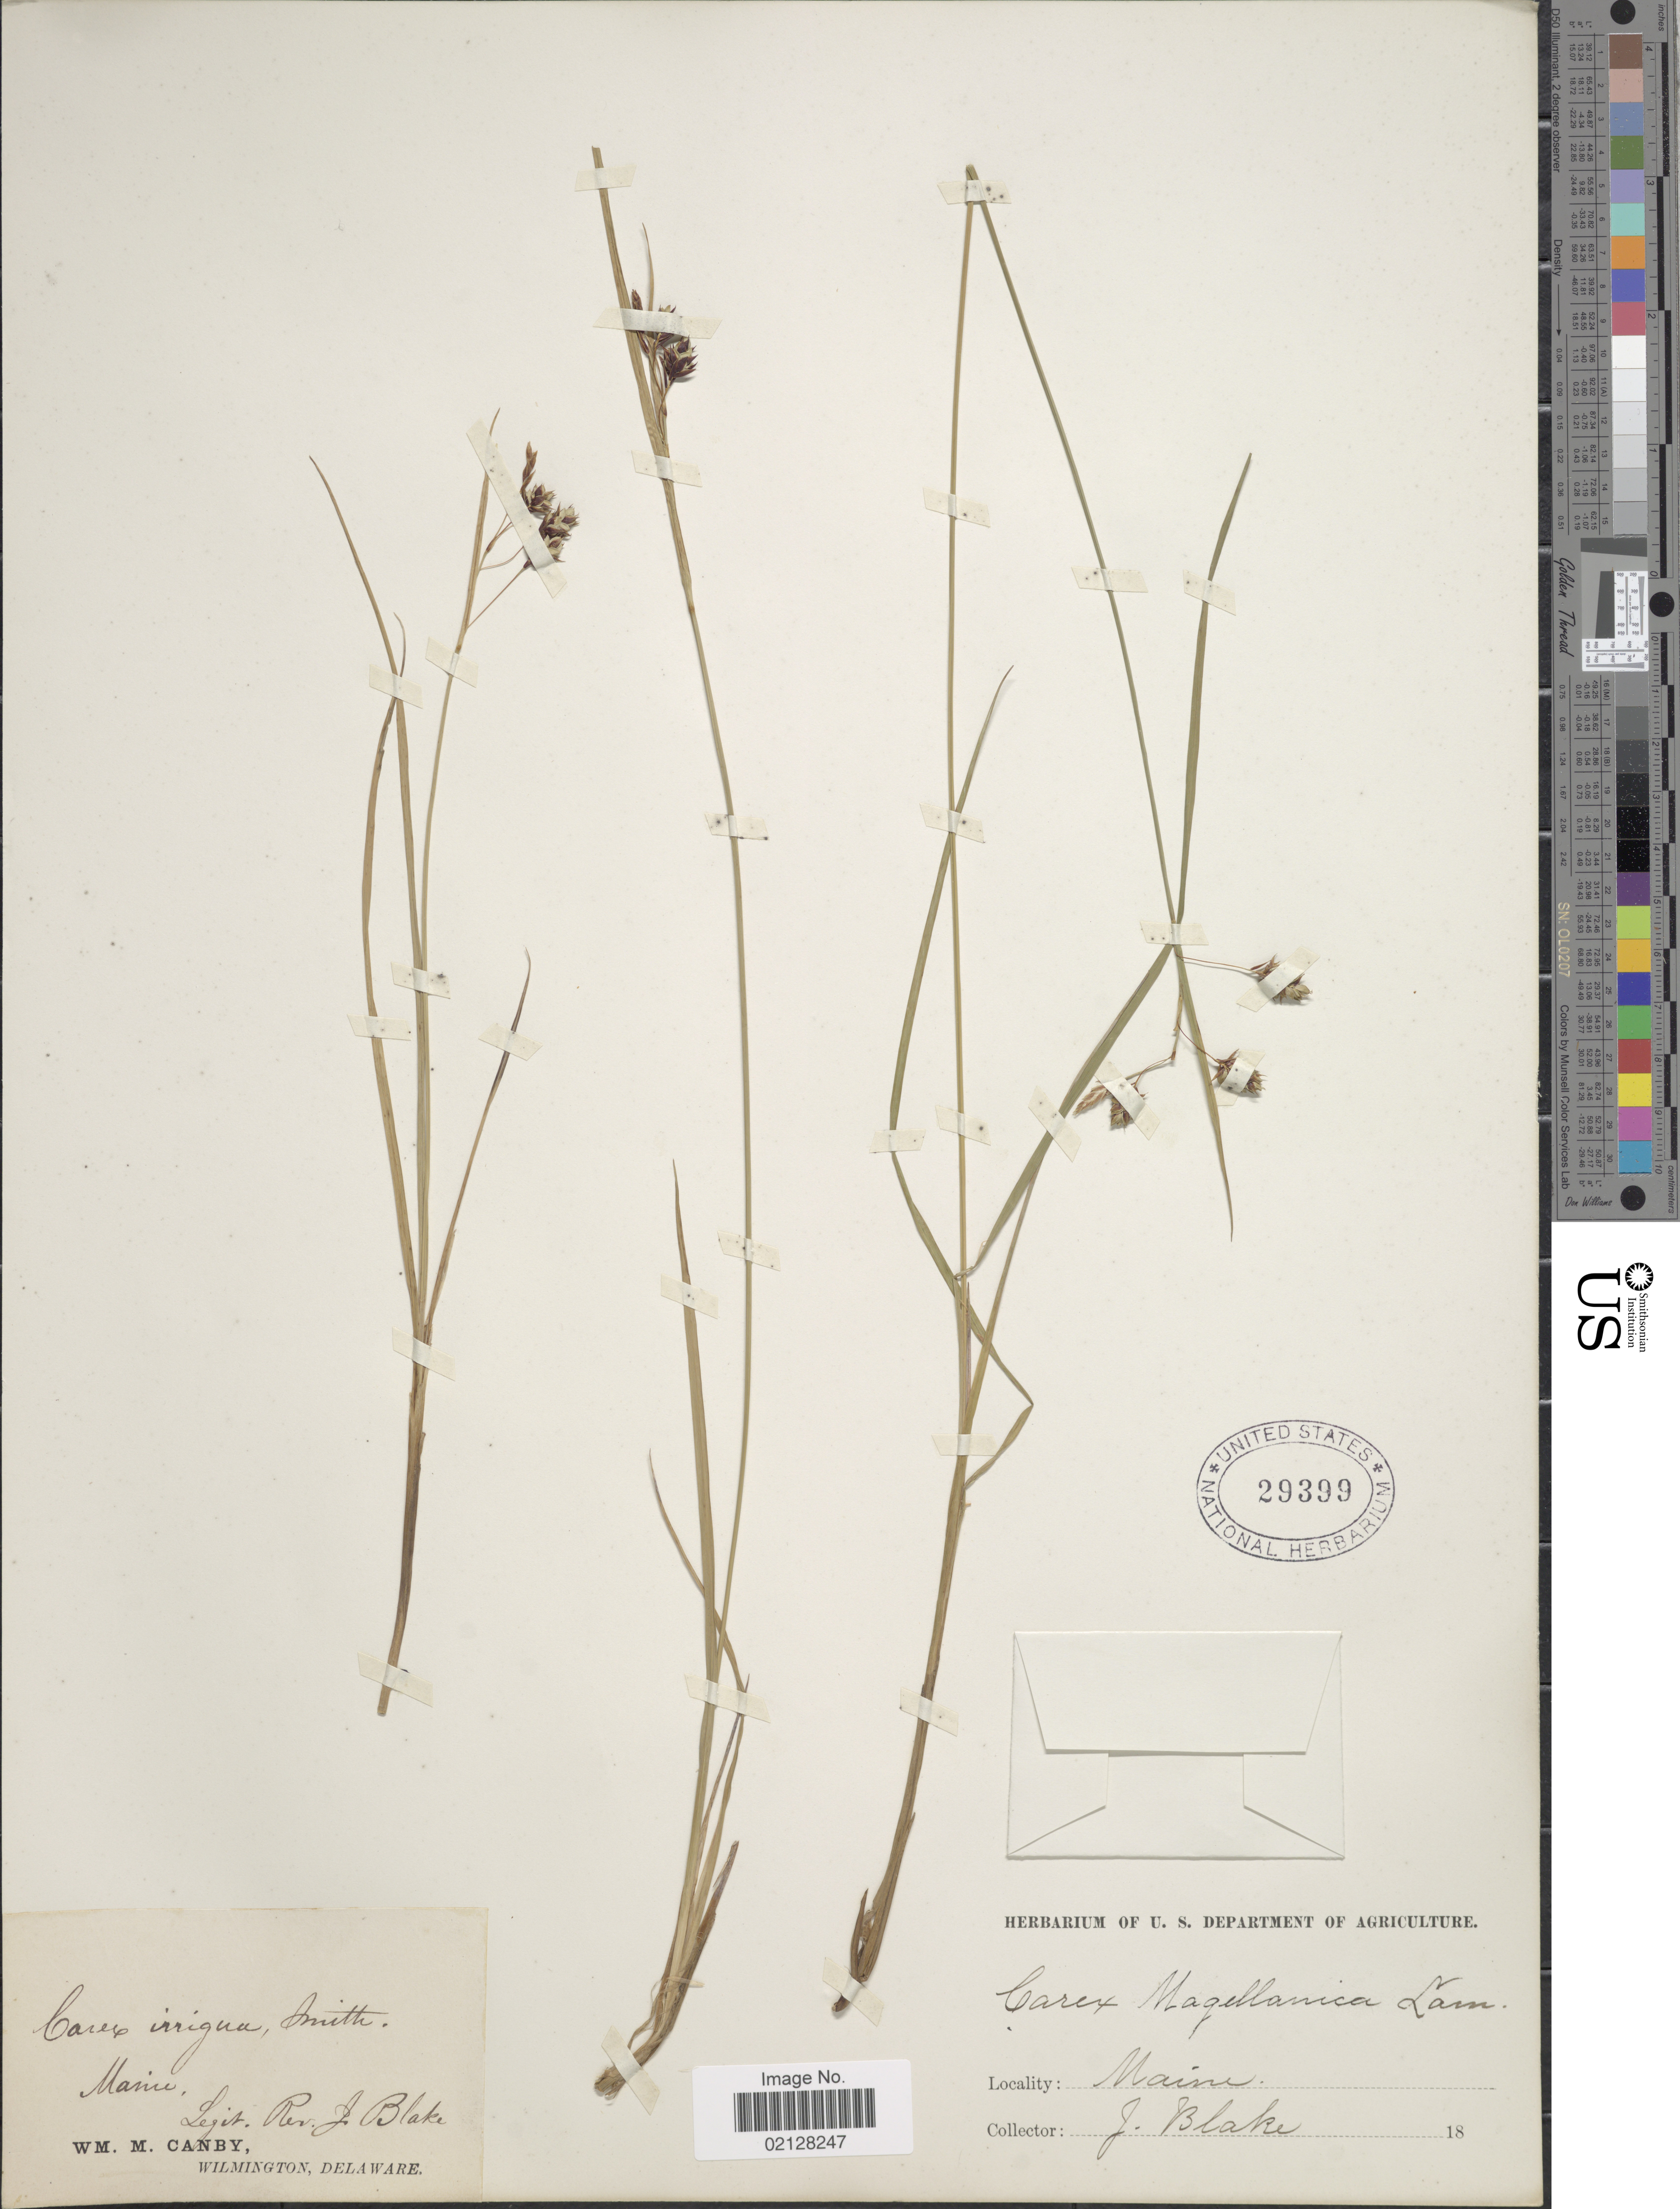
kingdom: Plantae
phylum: Tracheophyta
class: Liliopsida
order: Poales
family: Cyperaceae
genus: Carex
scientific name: Carex magellanica subsp. irrigua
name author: (Wahlenb.) Hiitonen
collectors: J. Blake & W. M. Canby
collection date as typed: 18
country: United States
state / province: Maine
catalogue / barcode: US 29399